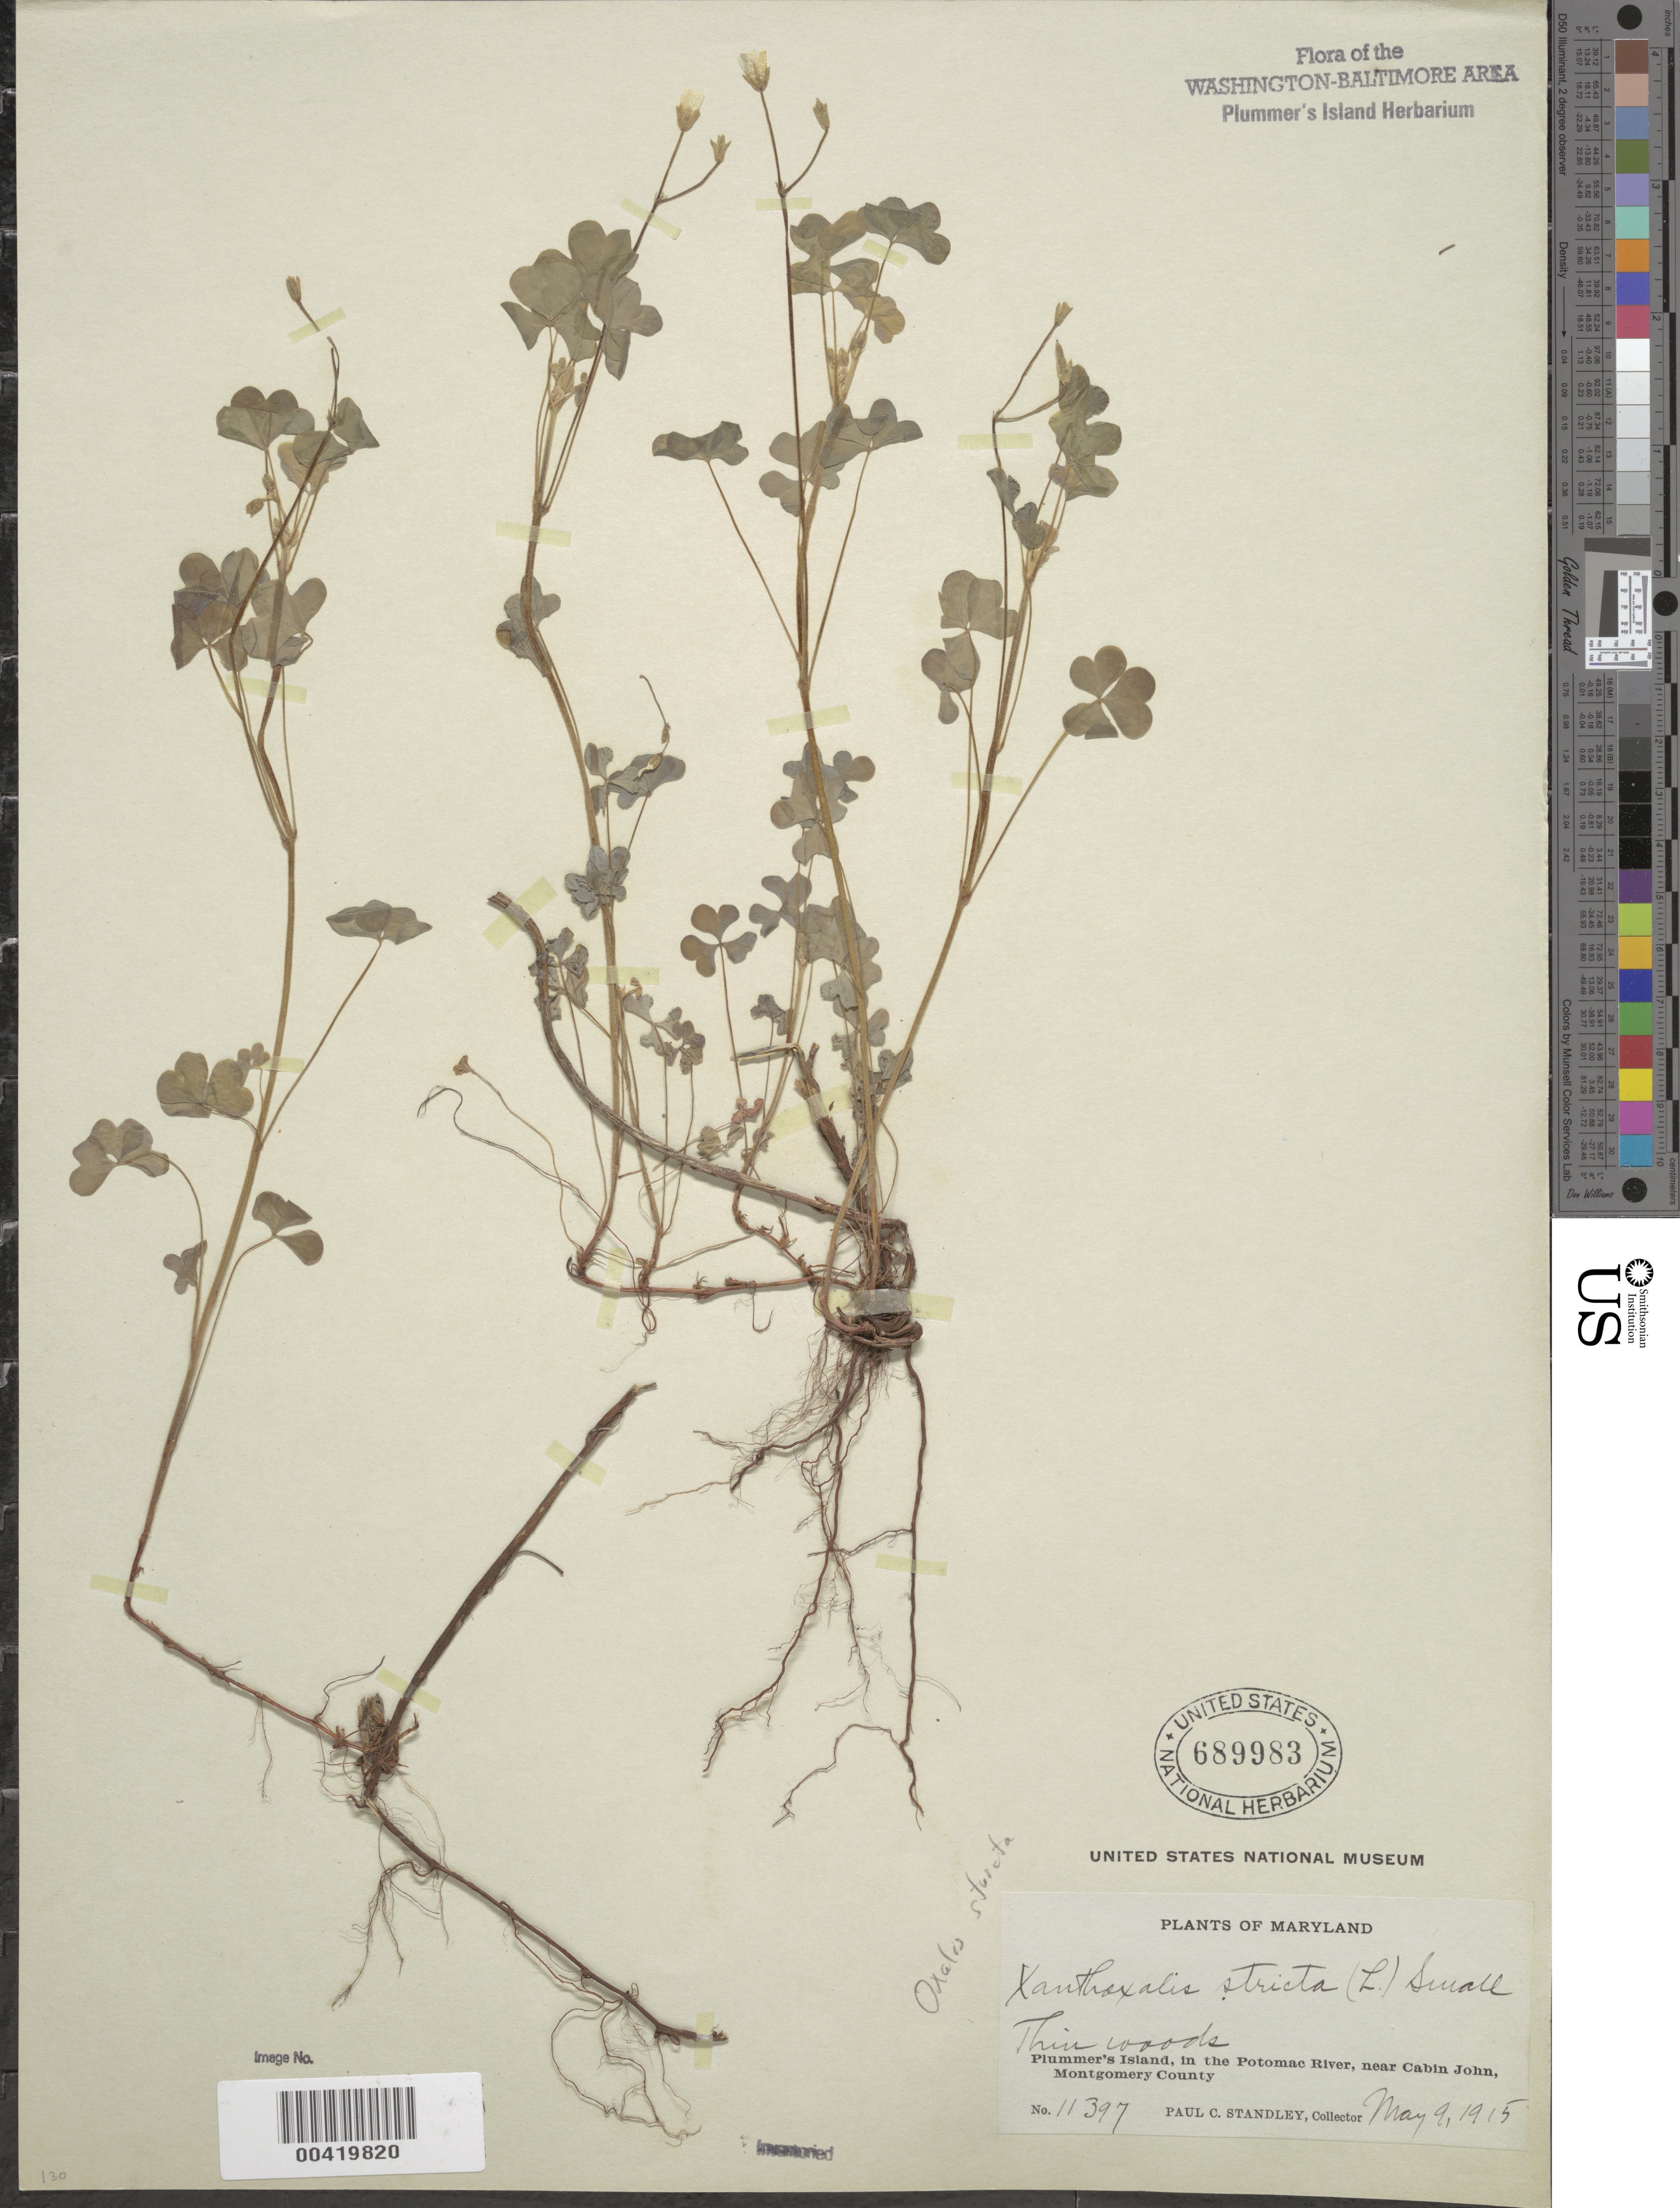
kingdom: Plantae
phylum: Tracheophyta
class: Magnoliopsida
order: Oxalidales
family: Oxalidaceae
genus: Oxalis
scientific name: Oxalis stricta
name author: L.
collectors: P. C. Standley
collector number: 11397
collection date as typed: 09 May 1915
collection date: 1915-05-09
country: United States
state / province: Maryland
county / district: Montgomery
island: Plummers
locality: Plummer's Island C. & O. Canal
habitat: Thin woods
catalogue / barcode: US 689983